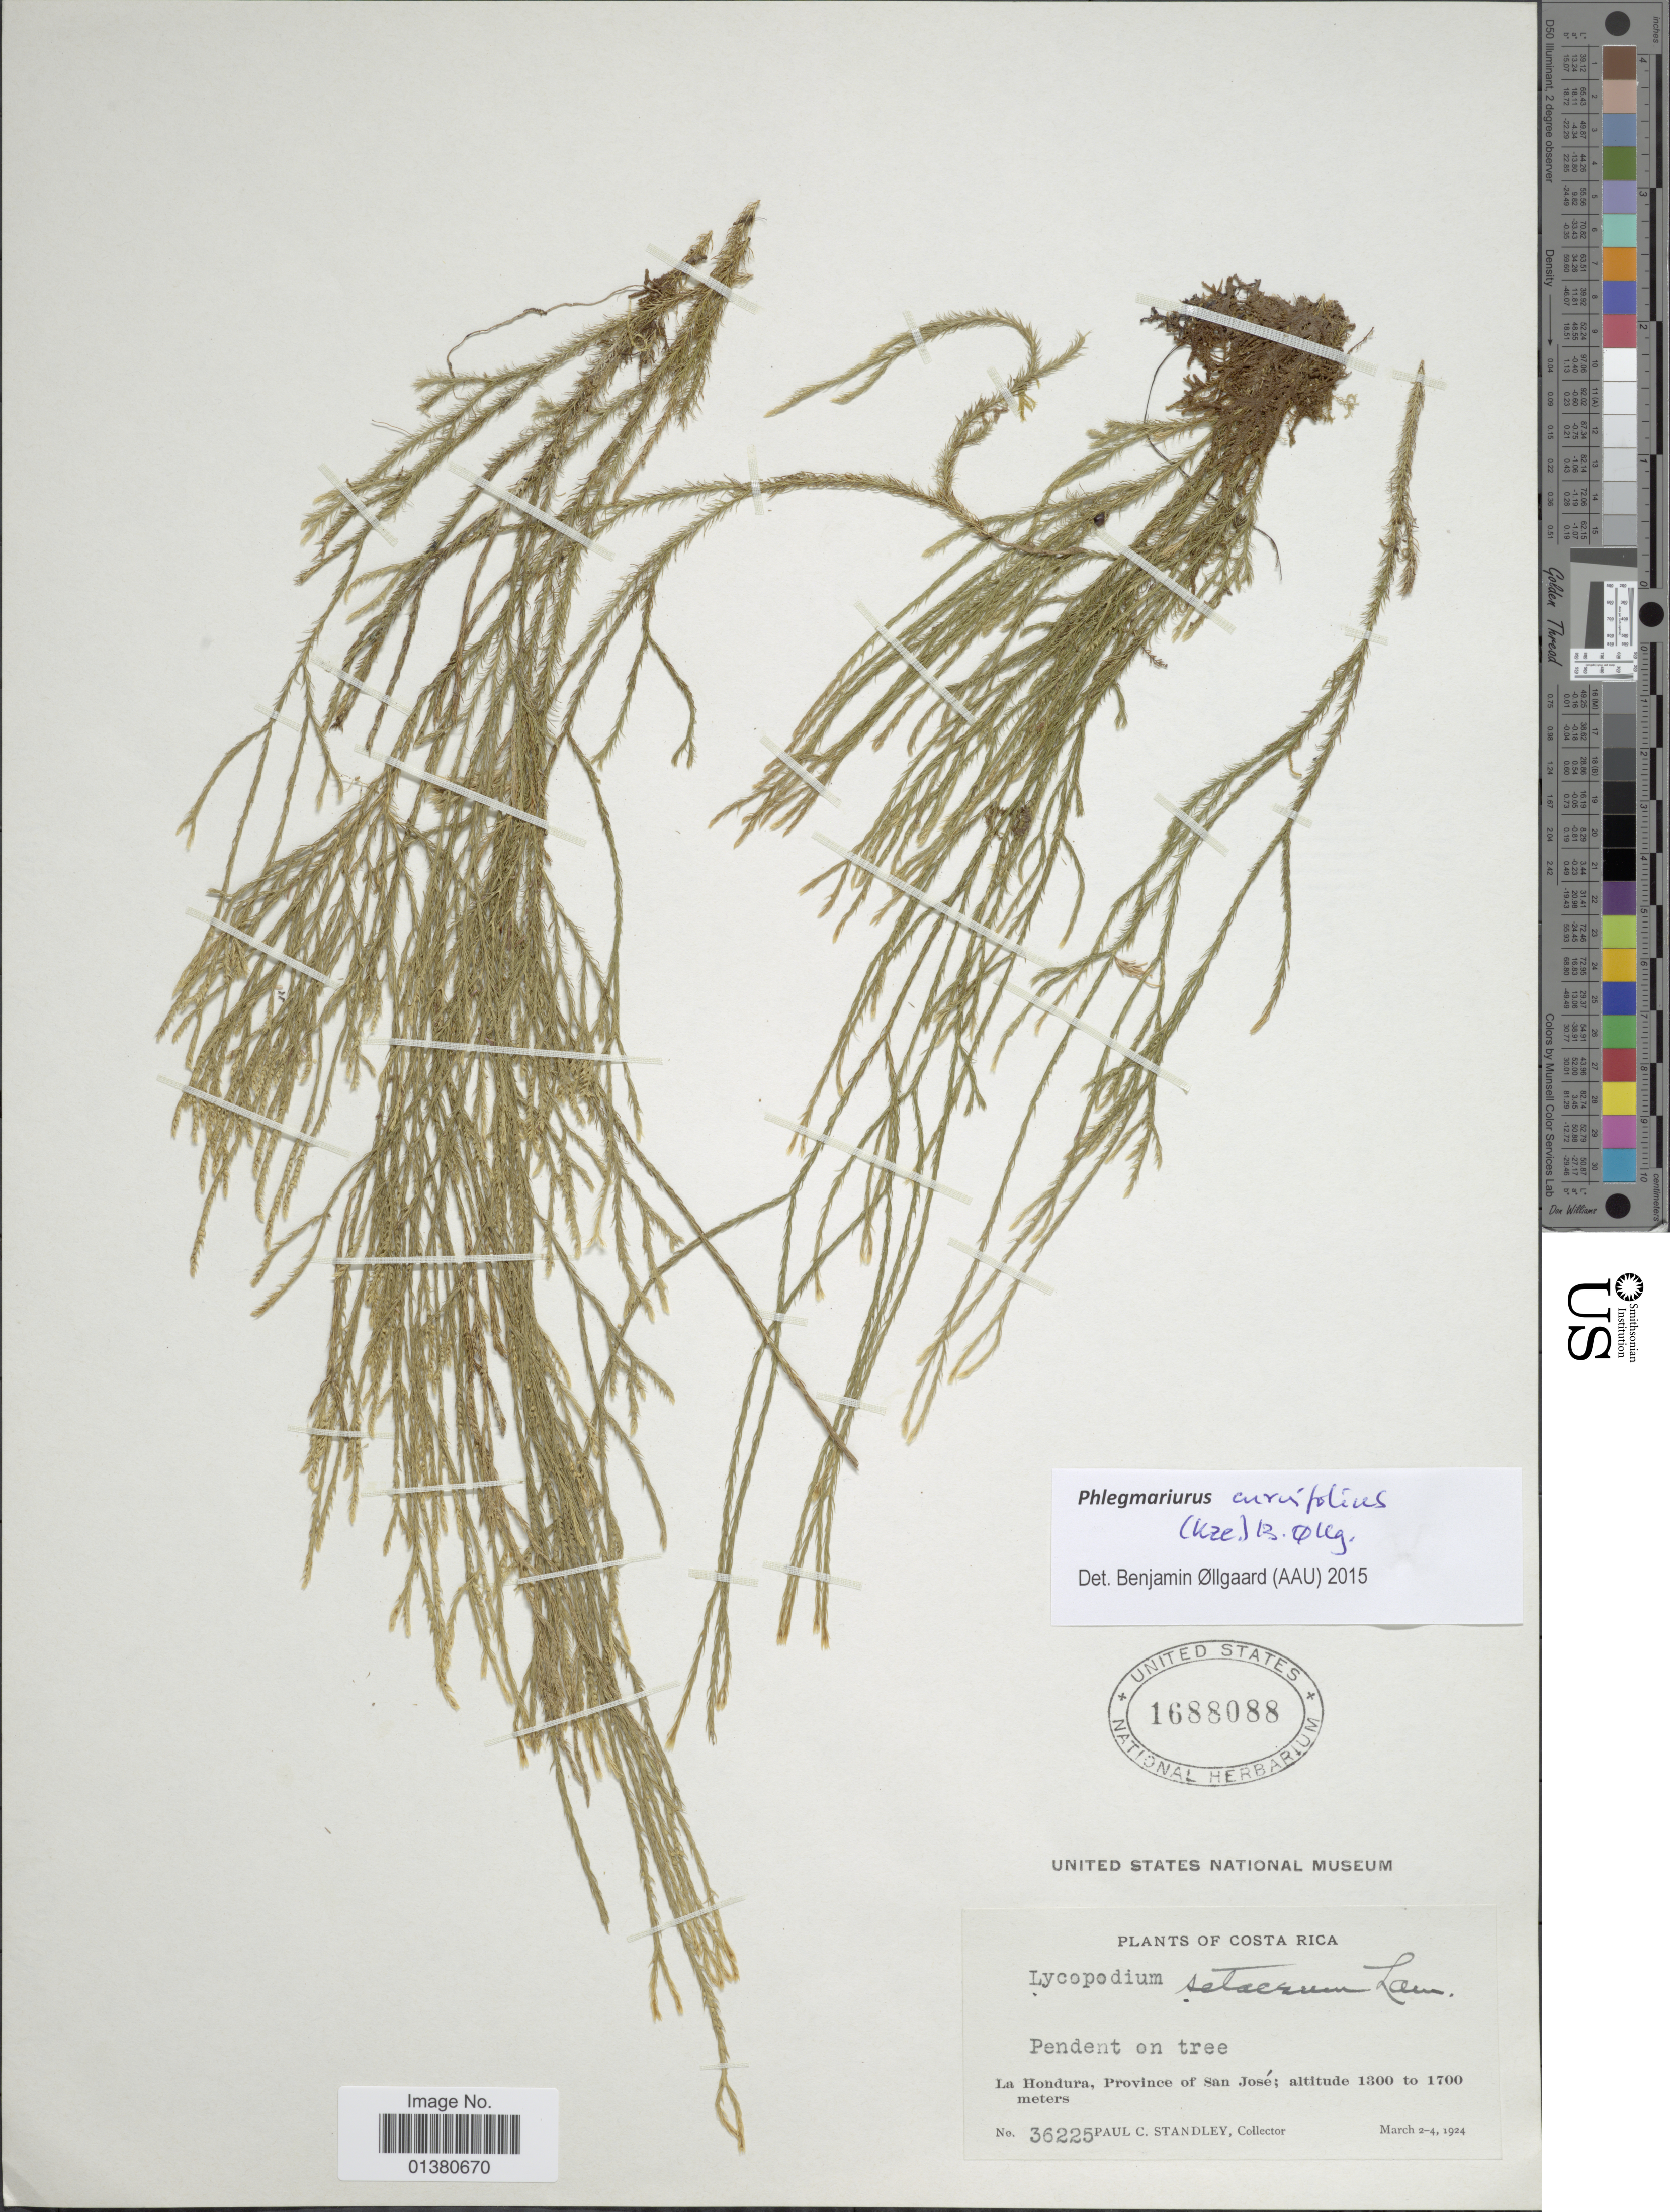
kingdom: Plantae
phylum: Tracheophyta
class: Lycopodiopsida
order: Lycopodiales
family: Lycopodiaceae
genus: Phlegmariurus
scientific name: Phlegmariurus curvifolius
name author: (Kunze) B. Øllg.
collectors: P. C. Standley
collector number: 36225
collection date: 1924-03-02/1924-03-04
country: Costa Rica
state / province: San José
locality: La Hondura, province of San José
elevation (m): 1300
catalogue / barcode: US 1688088